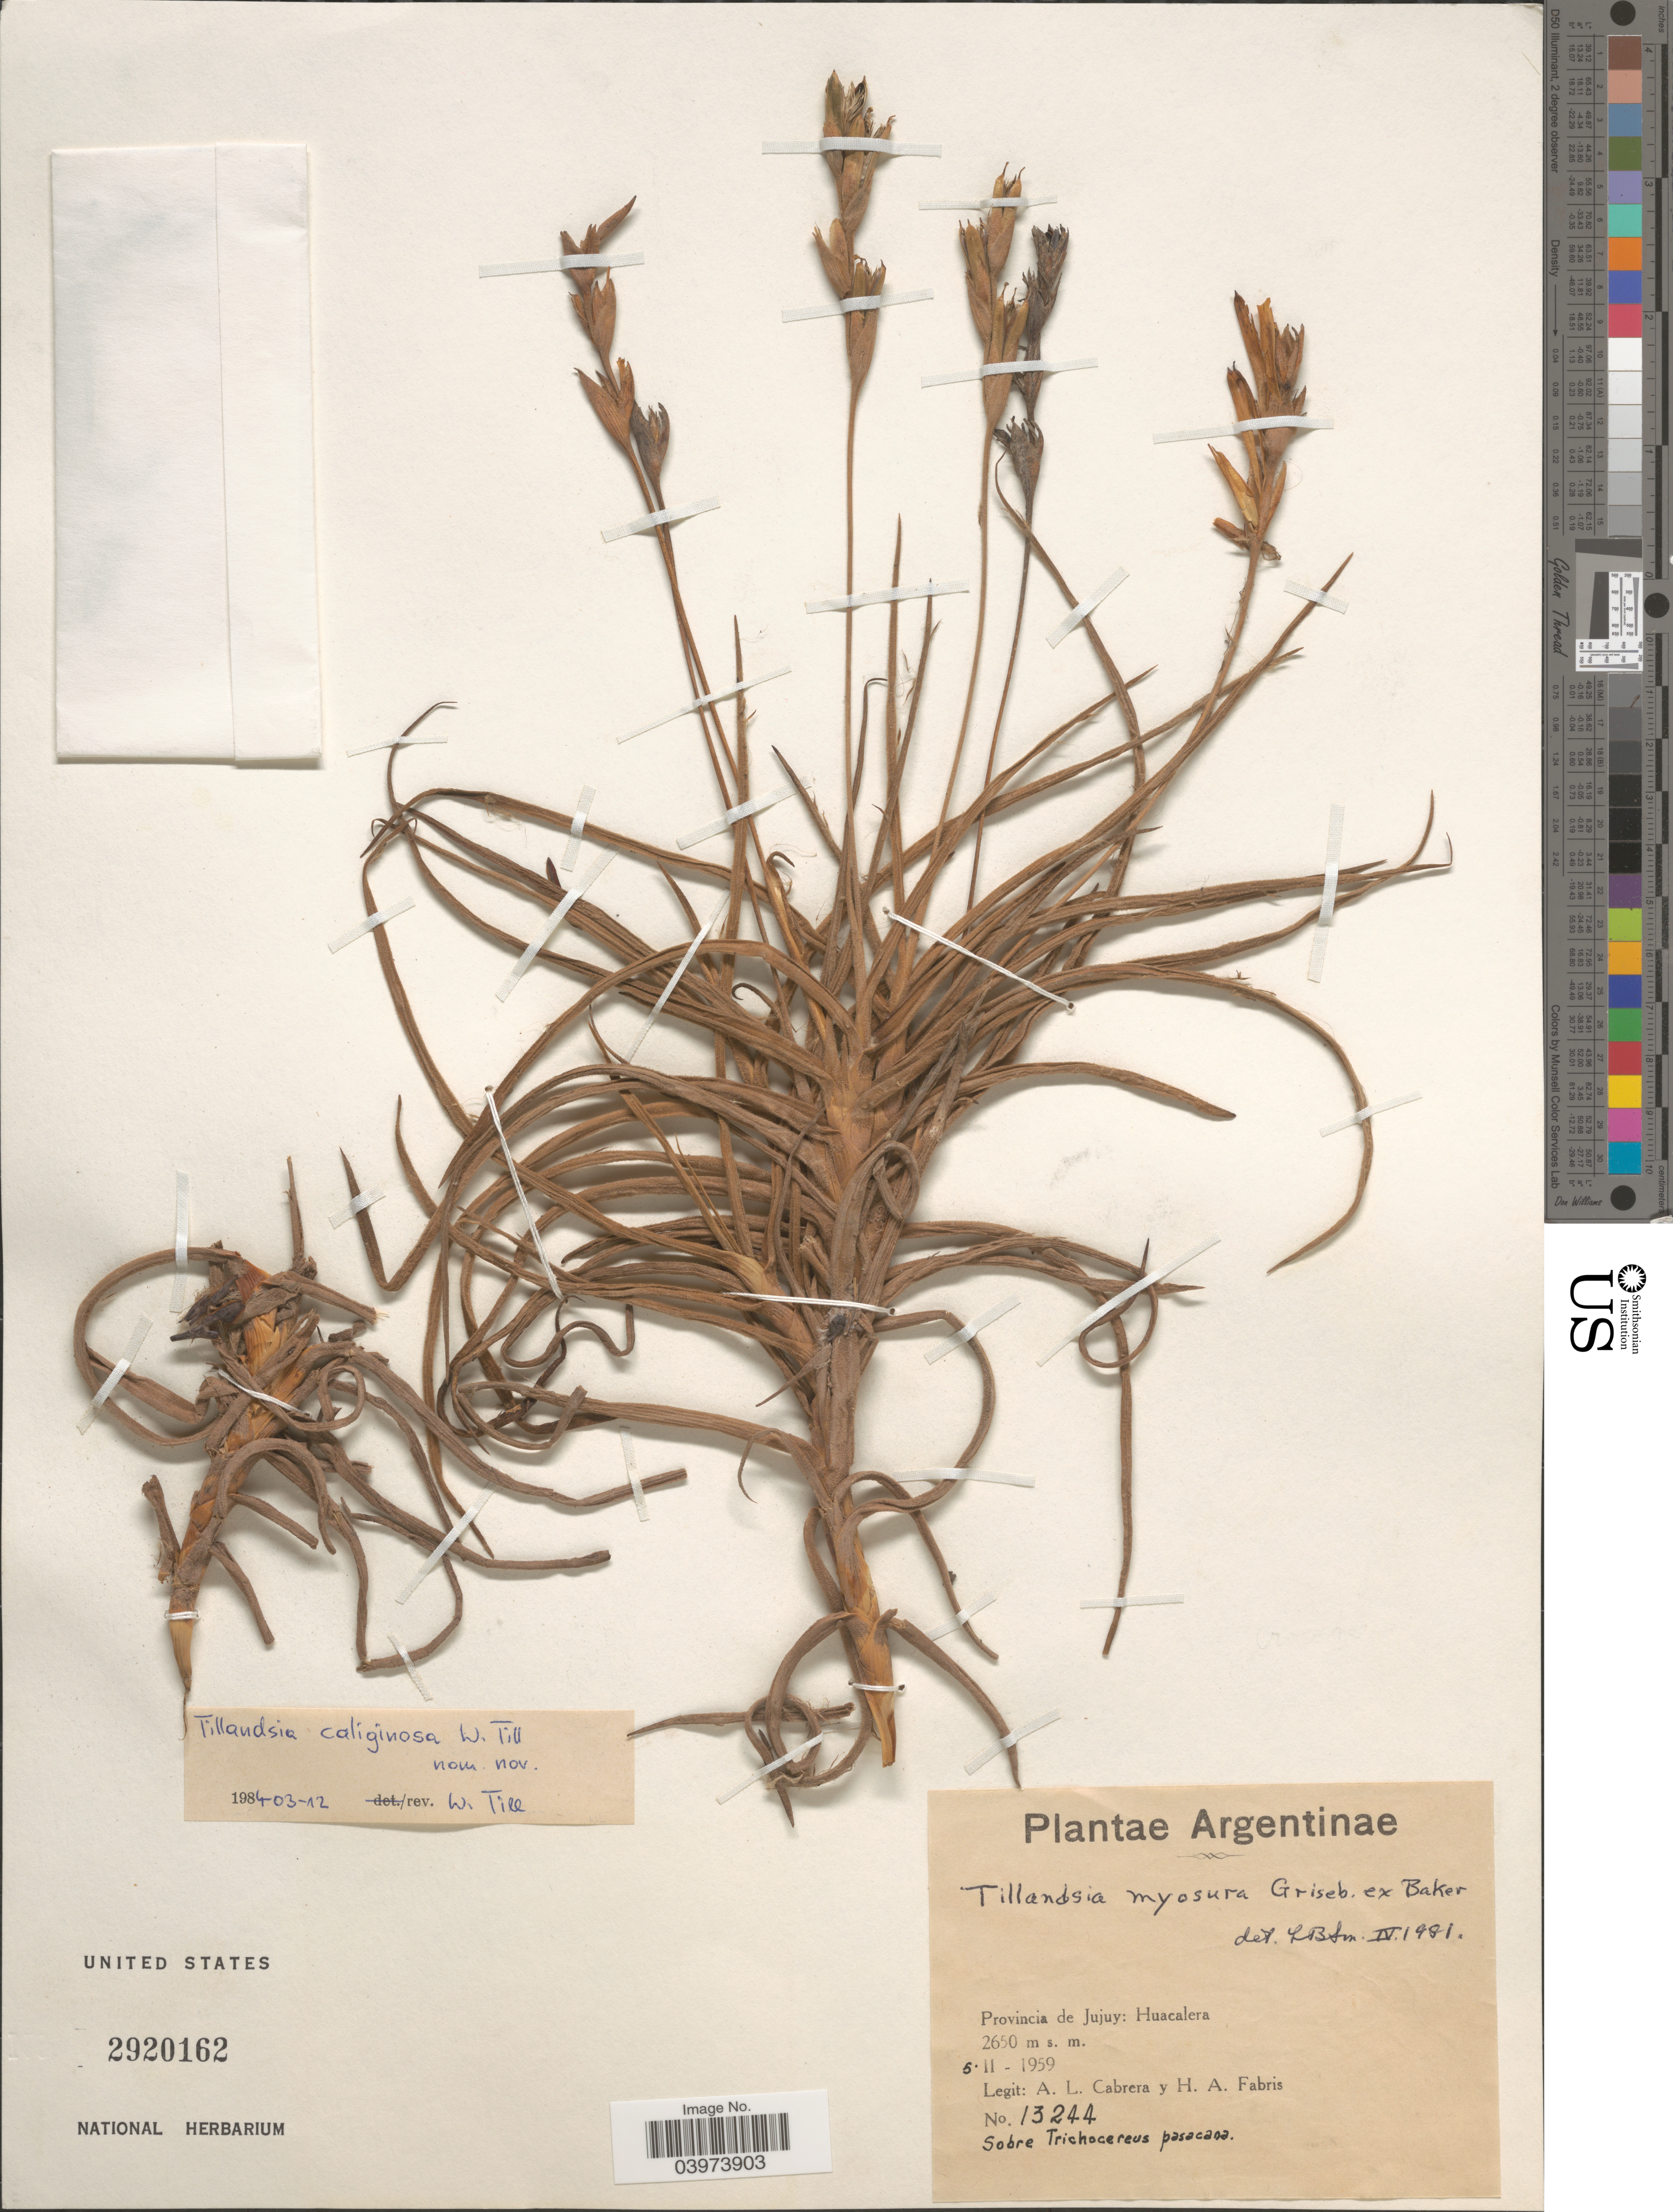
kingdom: Plantae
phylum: Tracheophyta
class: Liliopsida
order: Poales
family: Bromeliaceae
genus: Tillandsia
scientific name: Tillandsia myosura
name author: Griseb.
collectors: A. L. Cabrera & H. A. Fabris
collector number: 13244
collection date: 1959-02-05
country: Argentina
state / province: Jujuy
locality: Huacalera.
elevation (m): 2650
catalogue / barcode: US 2920162